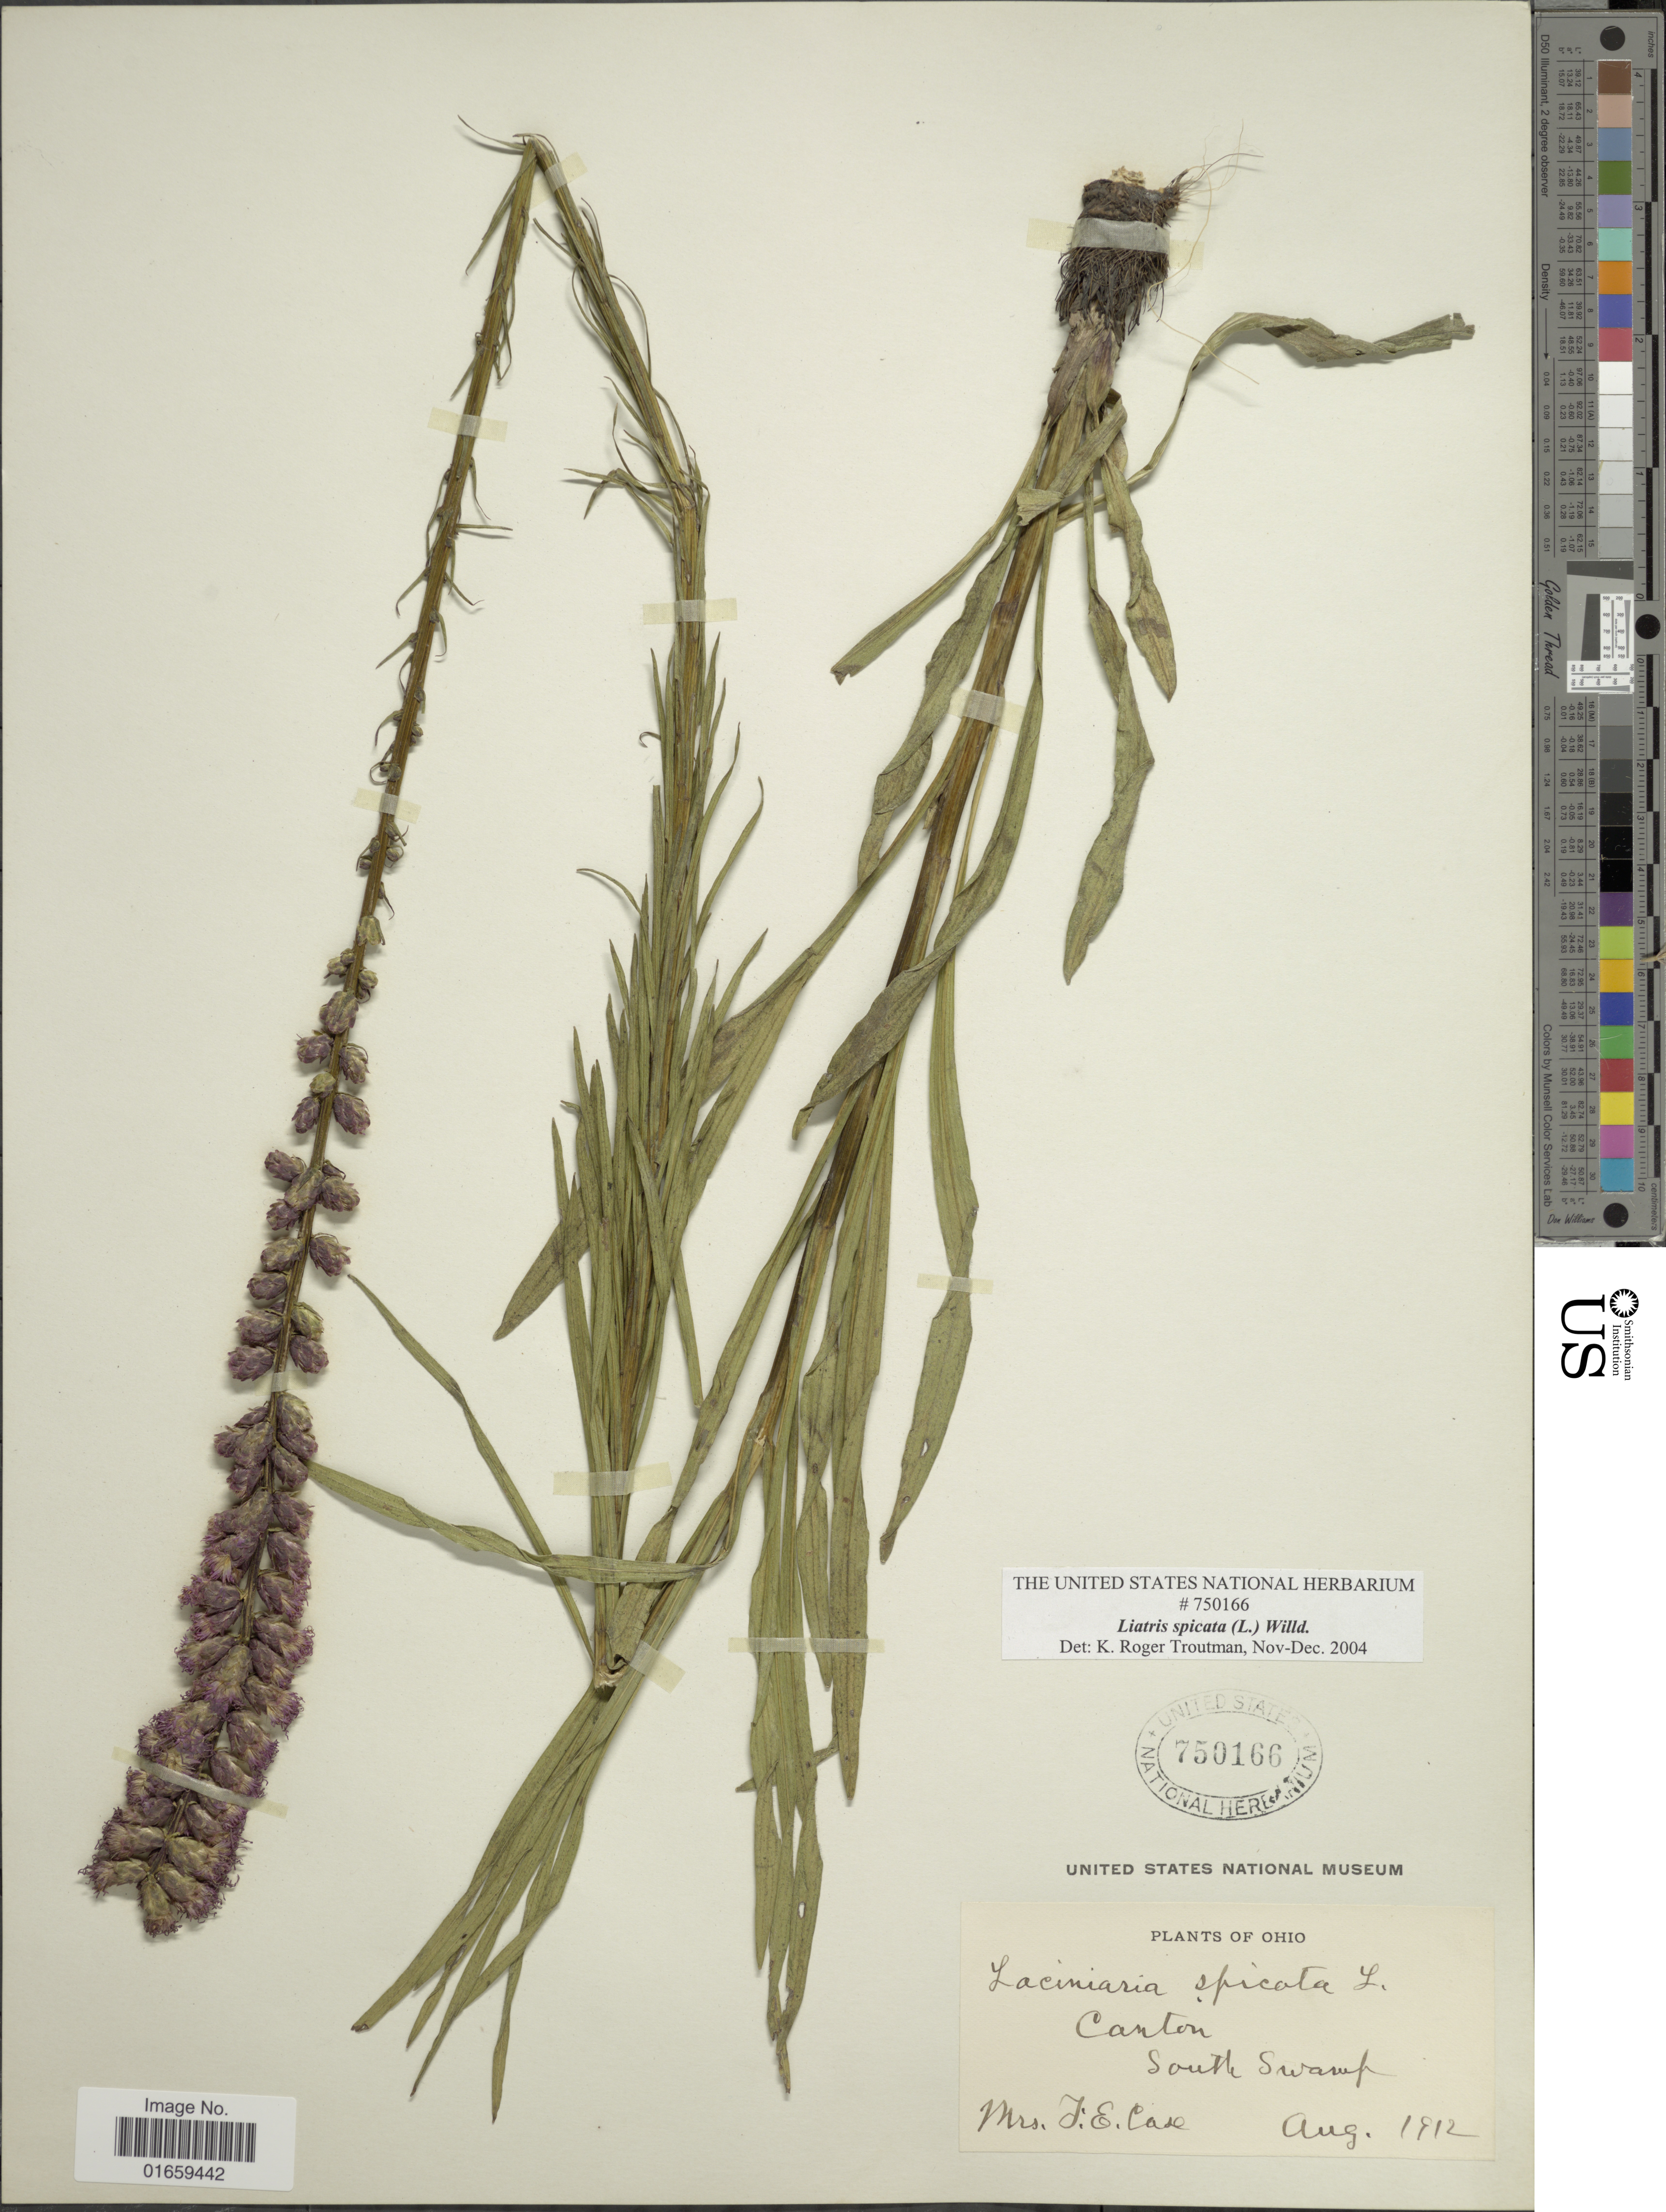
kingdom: Plantae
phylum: Tracheophyta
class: Magnoliopsida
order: Asterales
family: Asteraceae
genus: Liatris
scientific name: Liatris spicata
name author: (L.) Willd.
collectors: J. Case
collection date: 1912-08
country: United States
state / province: Ohio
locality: Canton, South Swamp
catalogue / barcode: US 750166